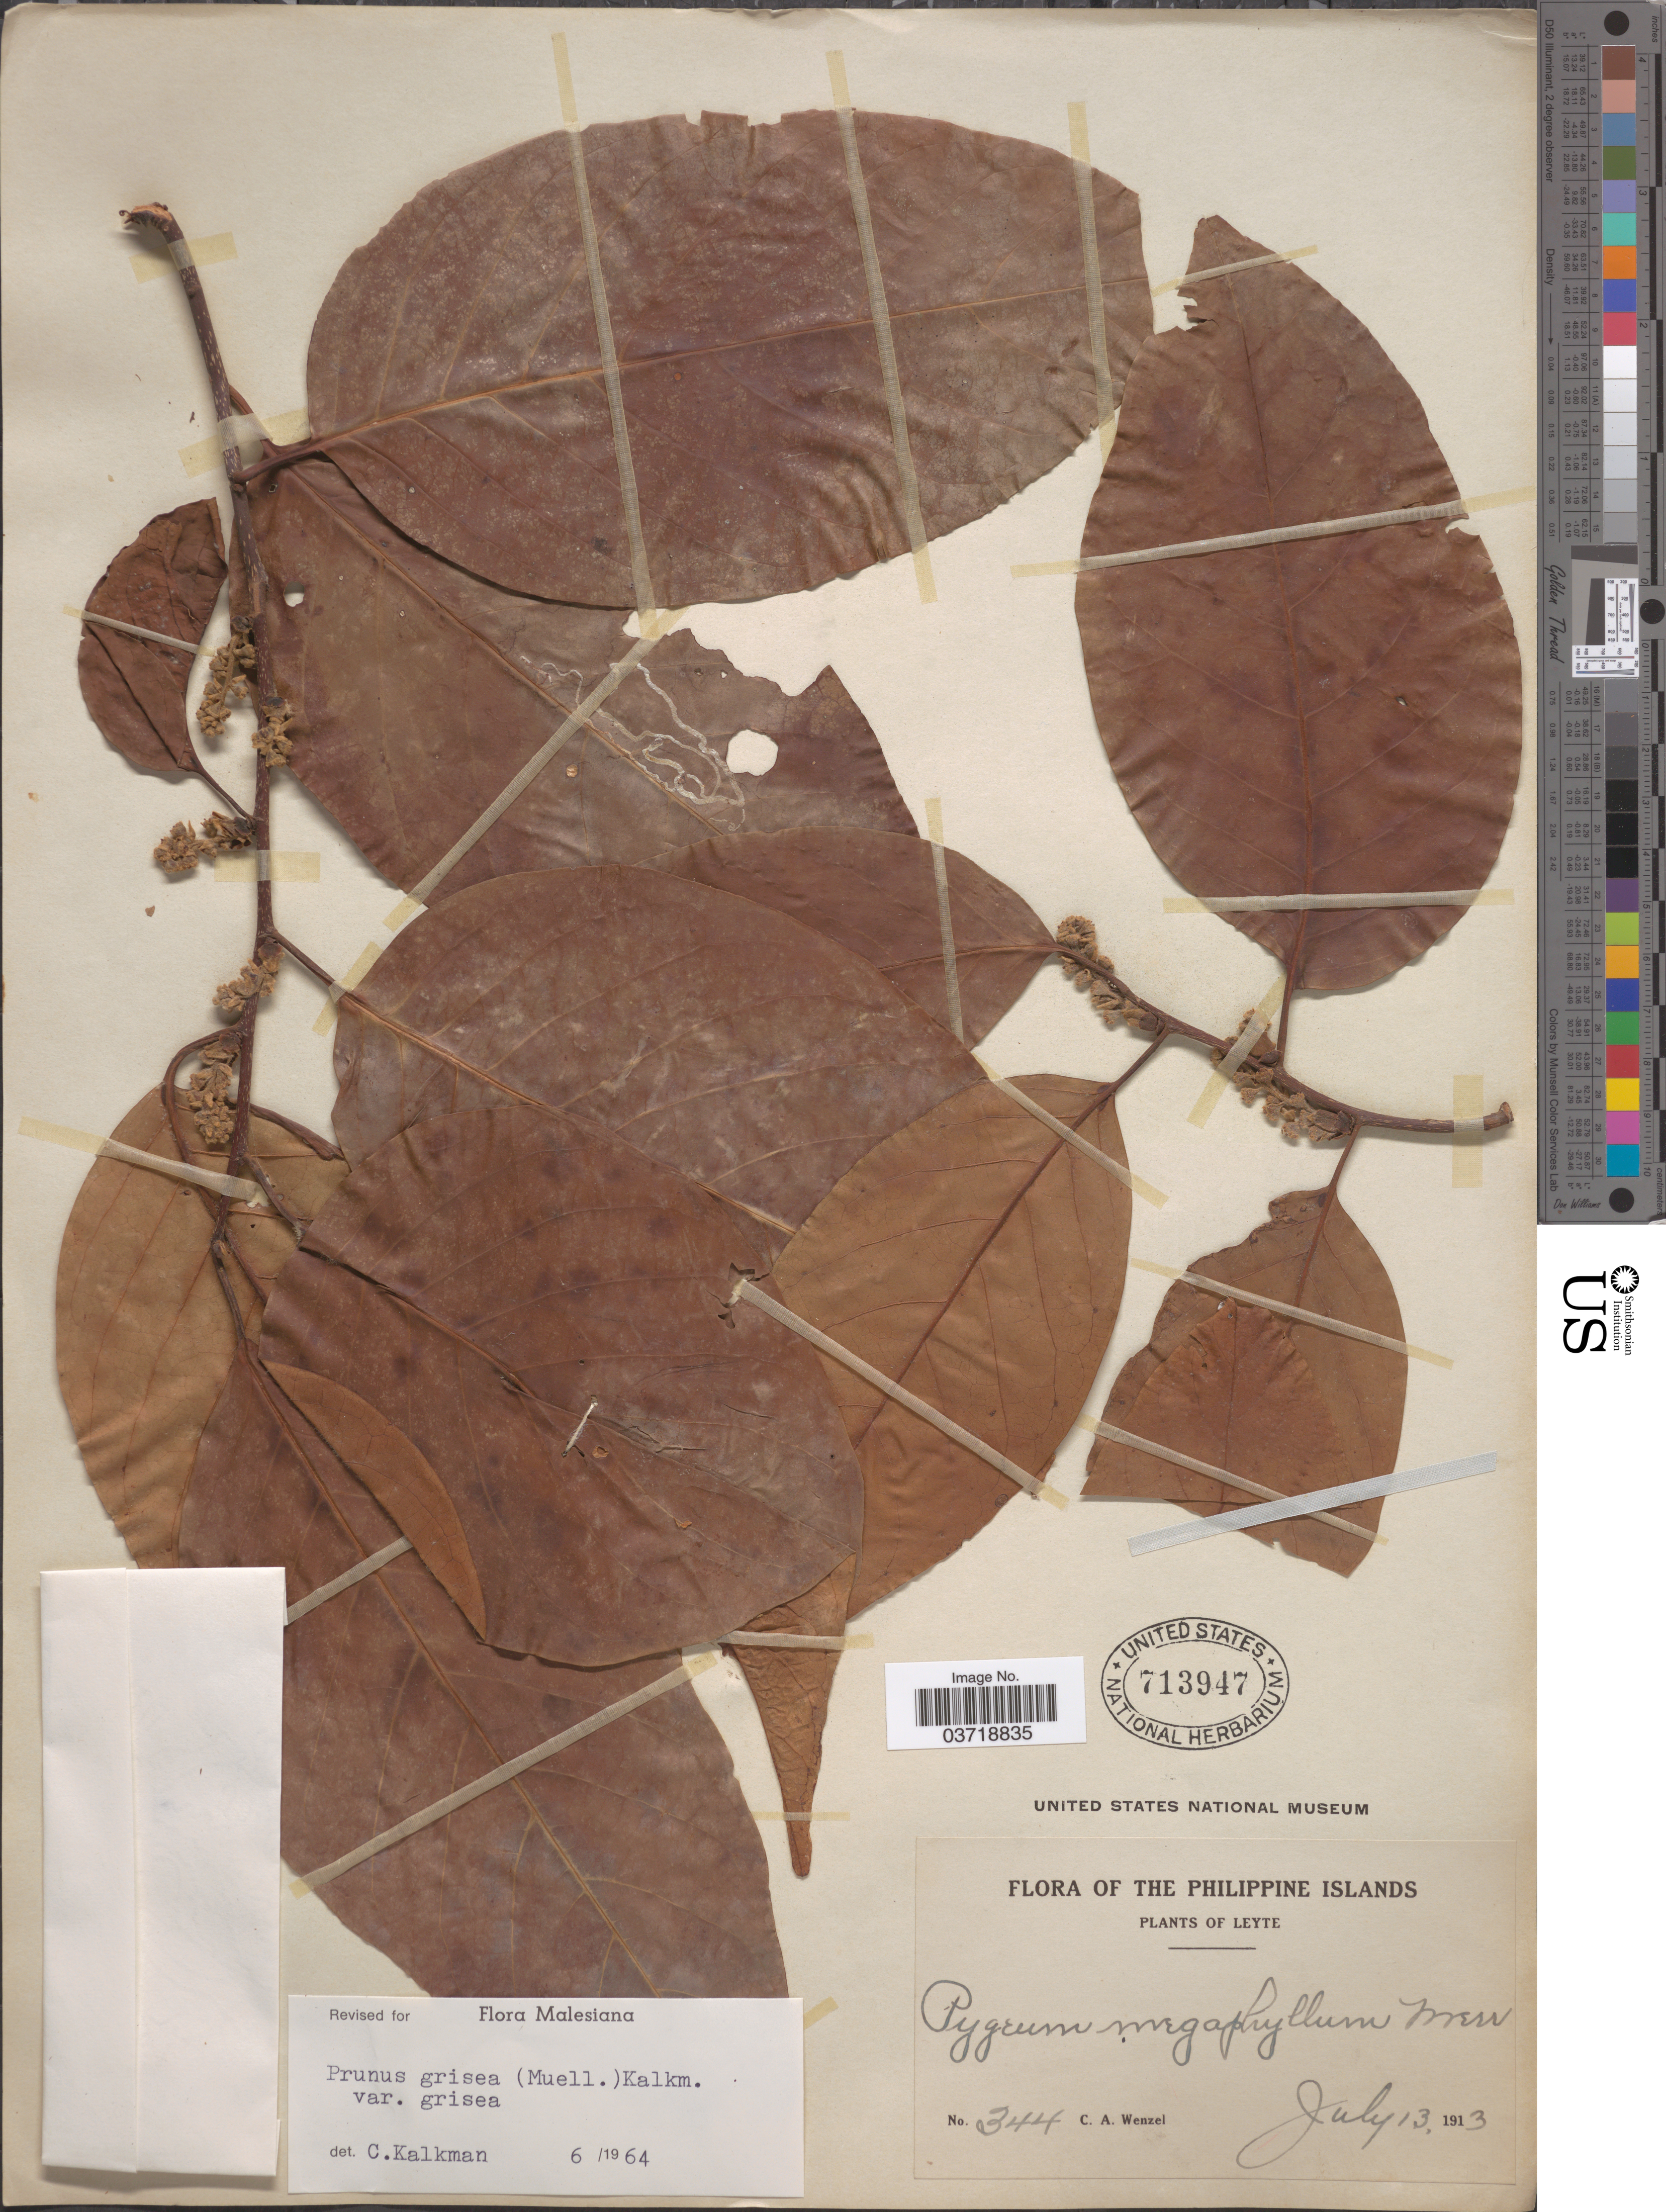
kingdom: Plantae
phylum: Tracheophyta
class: Magnoliopsida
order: Rosales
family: Rosaceae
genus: Prunus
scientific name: Prunus grisea var. grisea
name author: (Blume ex K. Müller) Kalkman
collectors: C. Wenzel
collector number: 344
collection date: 1913-07-13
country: Philippines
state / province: Eastern Visayas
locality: Leyte.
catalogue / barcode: US 713947